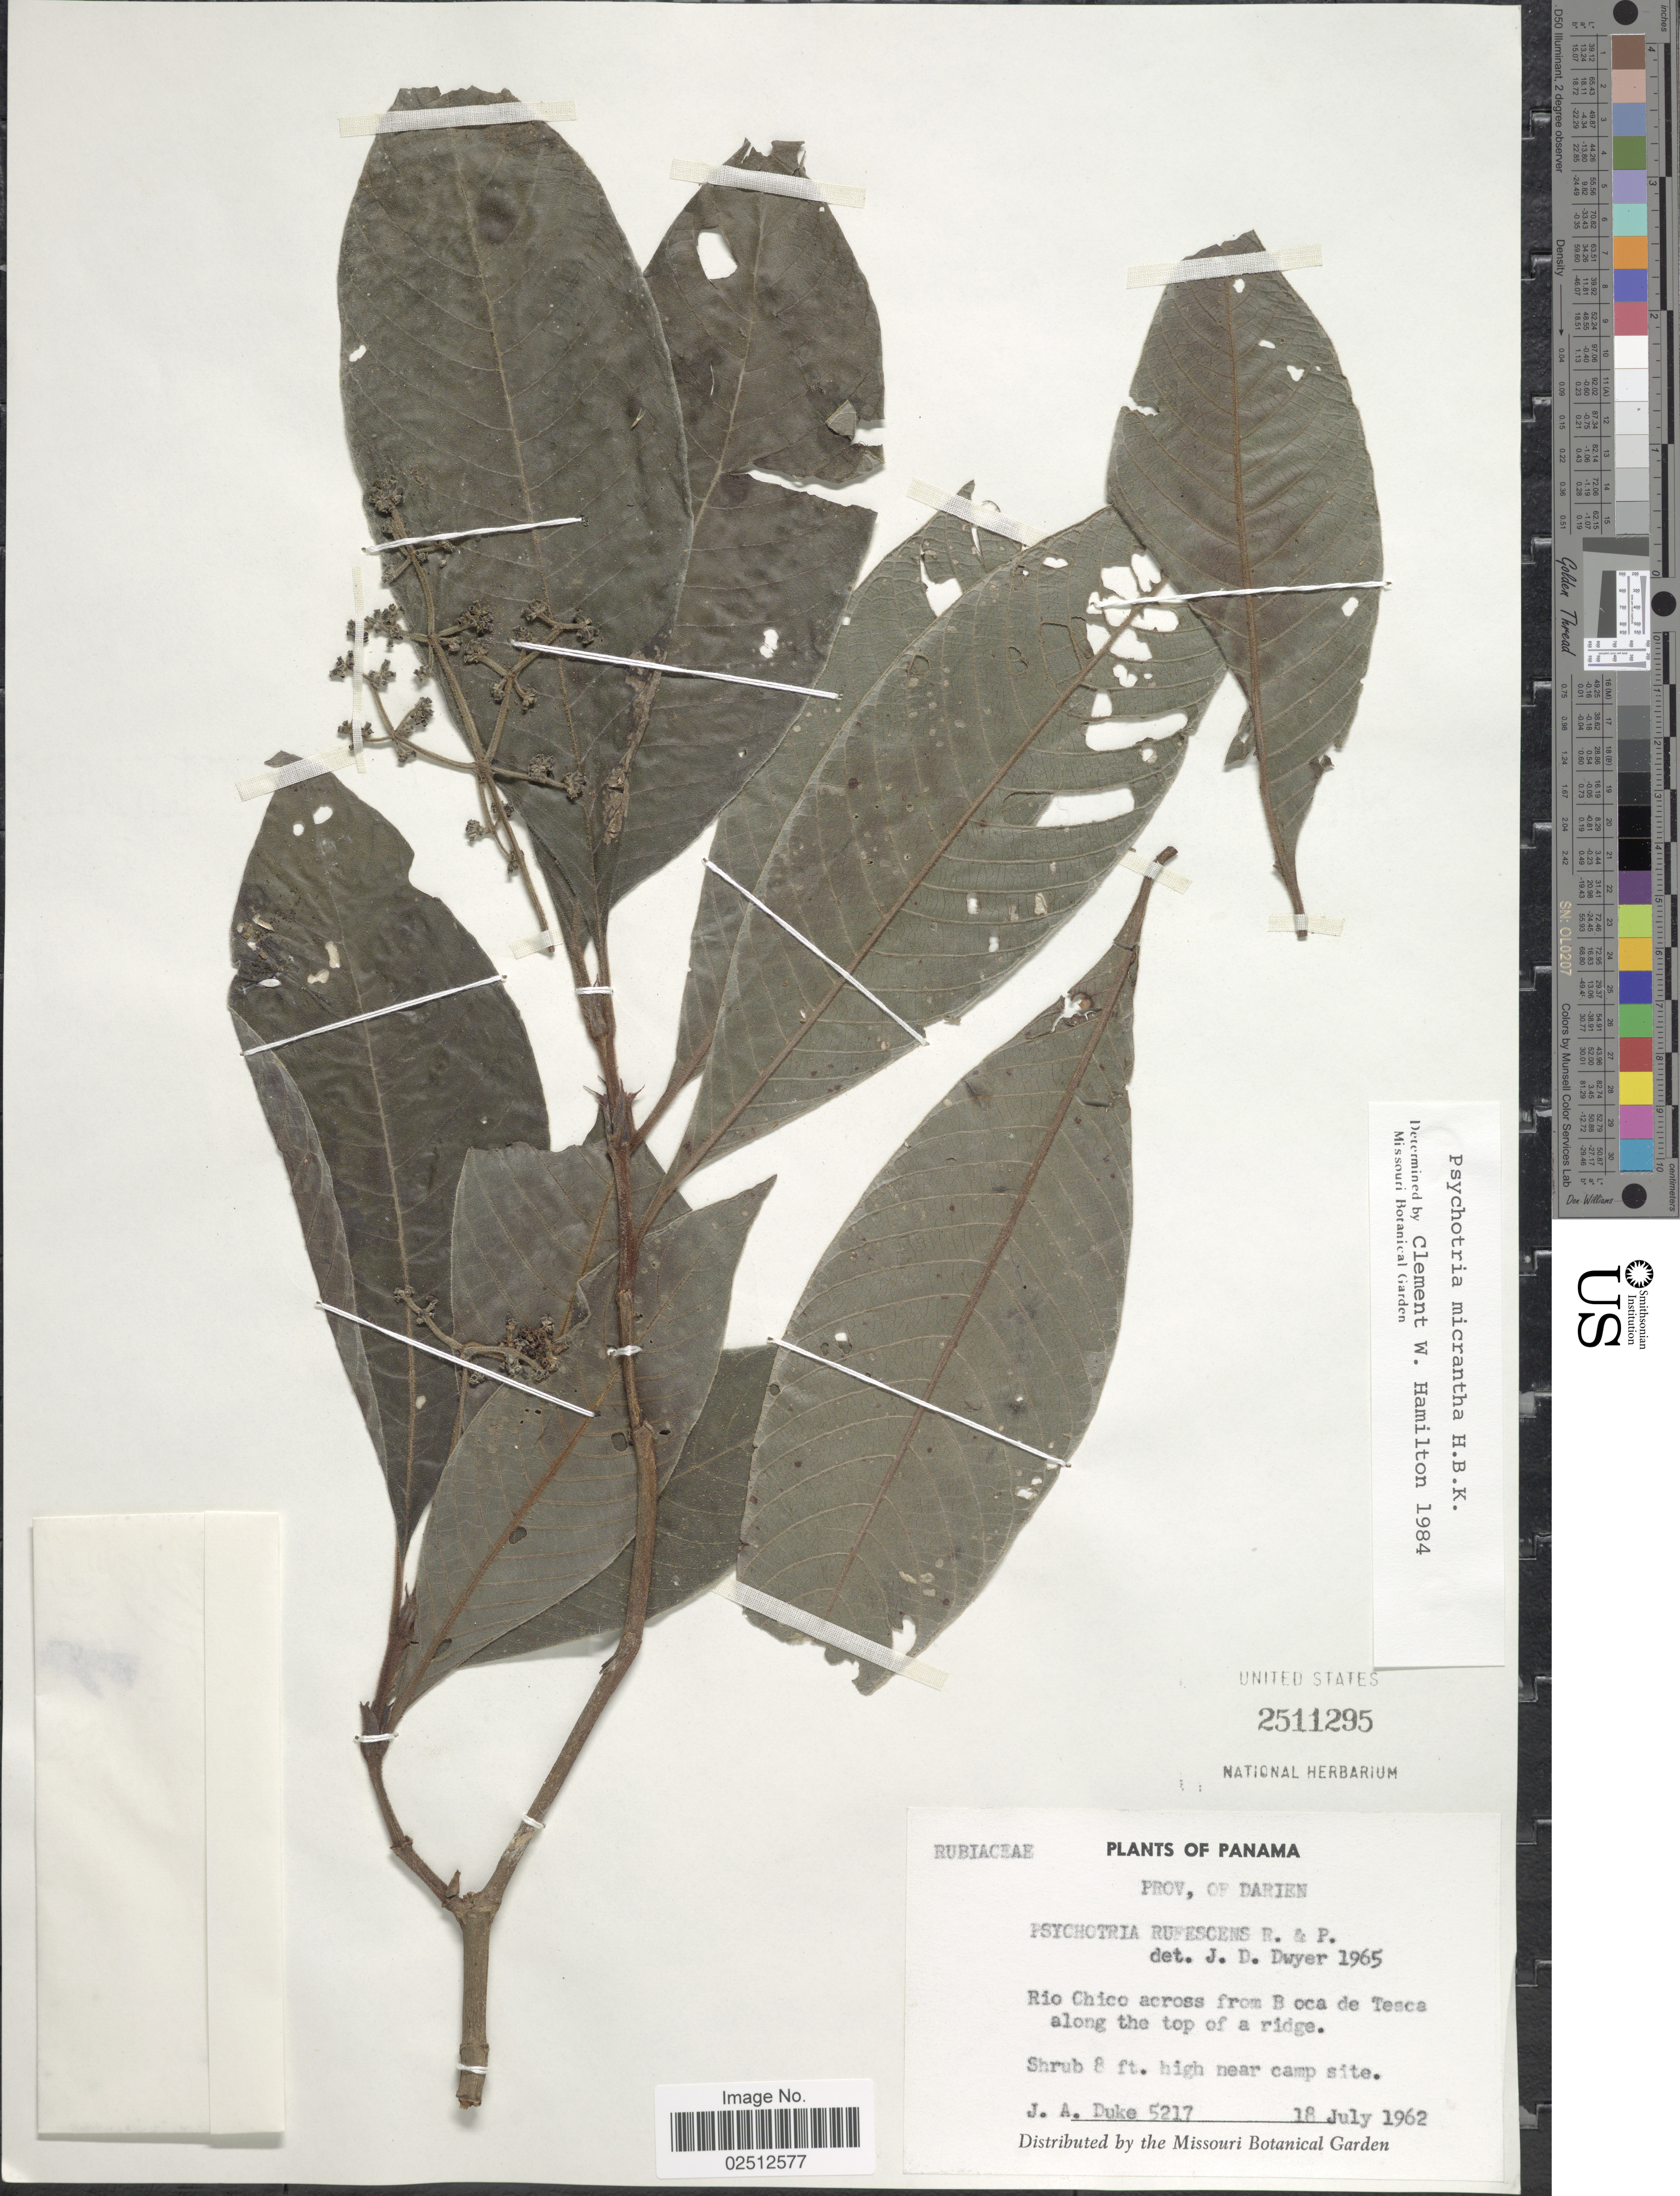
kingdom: Plantae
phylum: Tracheophyta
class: Magnoliopsida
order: Gentianales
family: Rubiaceae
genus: Psychotria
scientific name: Psychotria micrantha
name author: Kunth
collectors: J. A. Duke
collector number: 5217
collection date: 1962-07-18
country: Panama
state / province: Darién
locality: Rio Chico across from Boca de Tesca along the top of a ridge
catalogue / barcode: US 2511295